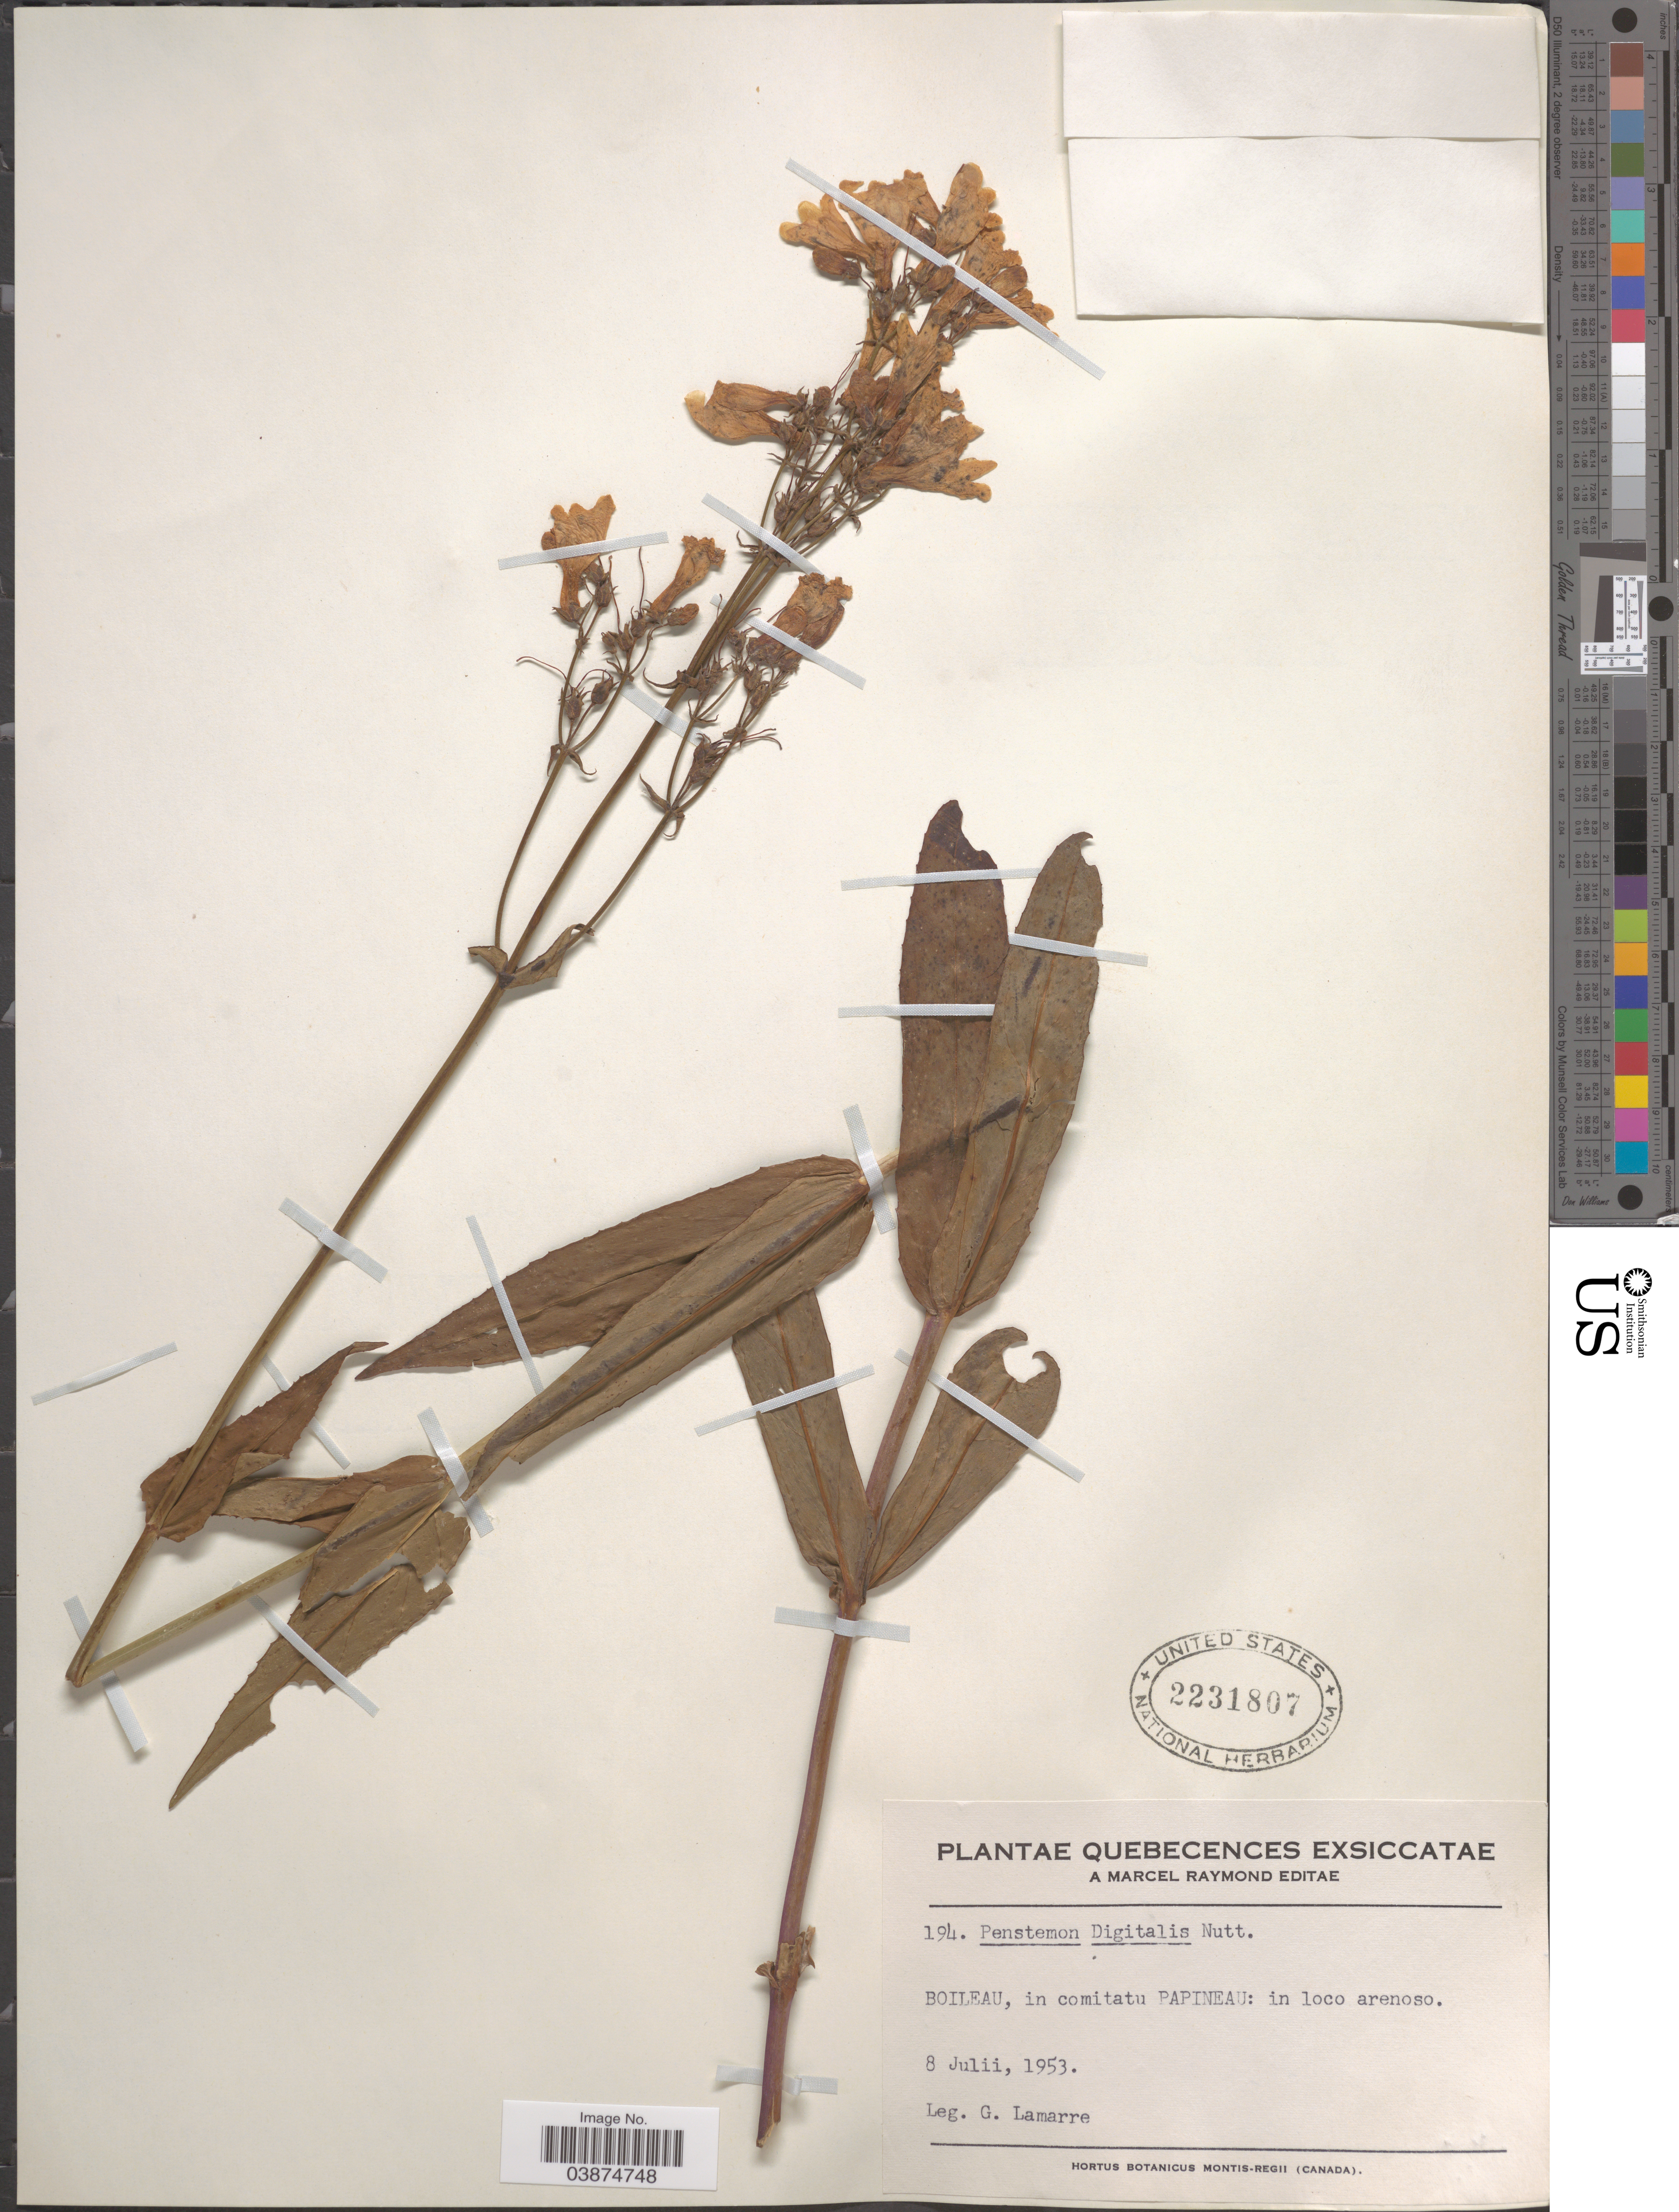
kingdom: Plantae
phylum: Tracheophyta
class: Magnoliopsida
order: Lamiales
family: Plantaginaceae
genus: Penstemon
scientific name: Penstemon digitalis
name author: Nutt. ex Sims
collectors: G. Lamarre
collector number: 194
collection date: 1953-07-08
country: Canada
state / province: Quebec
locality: Boileau, in comitatu Papineau: in loco arenoso.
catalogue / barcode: US 2231807